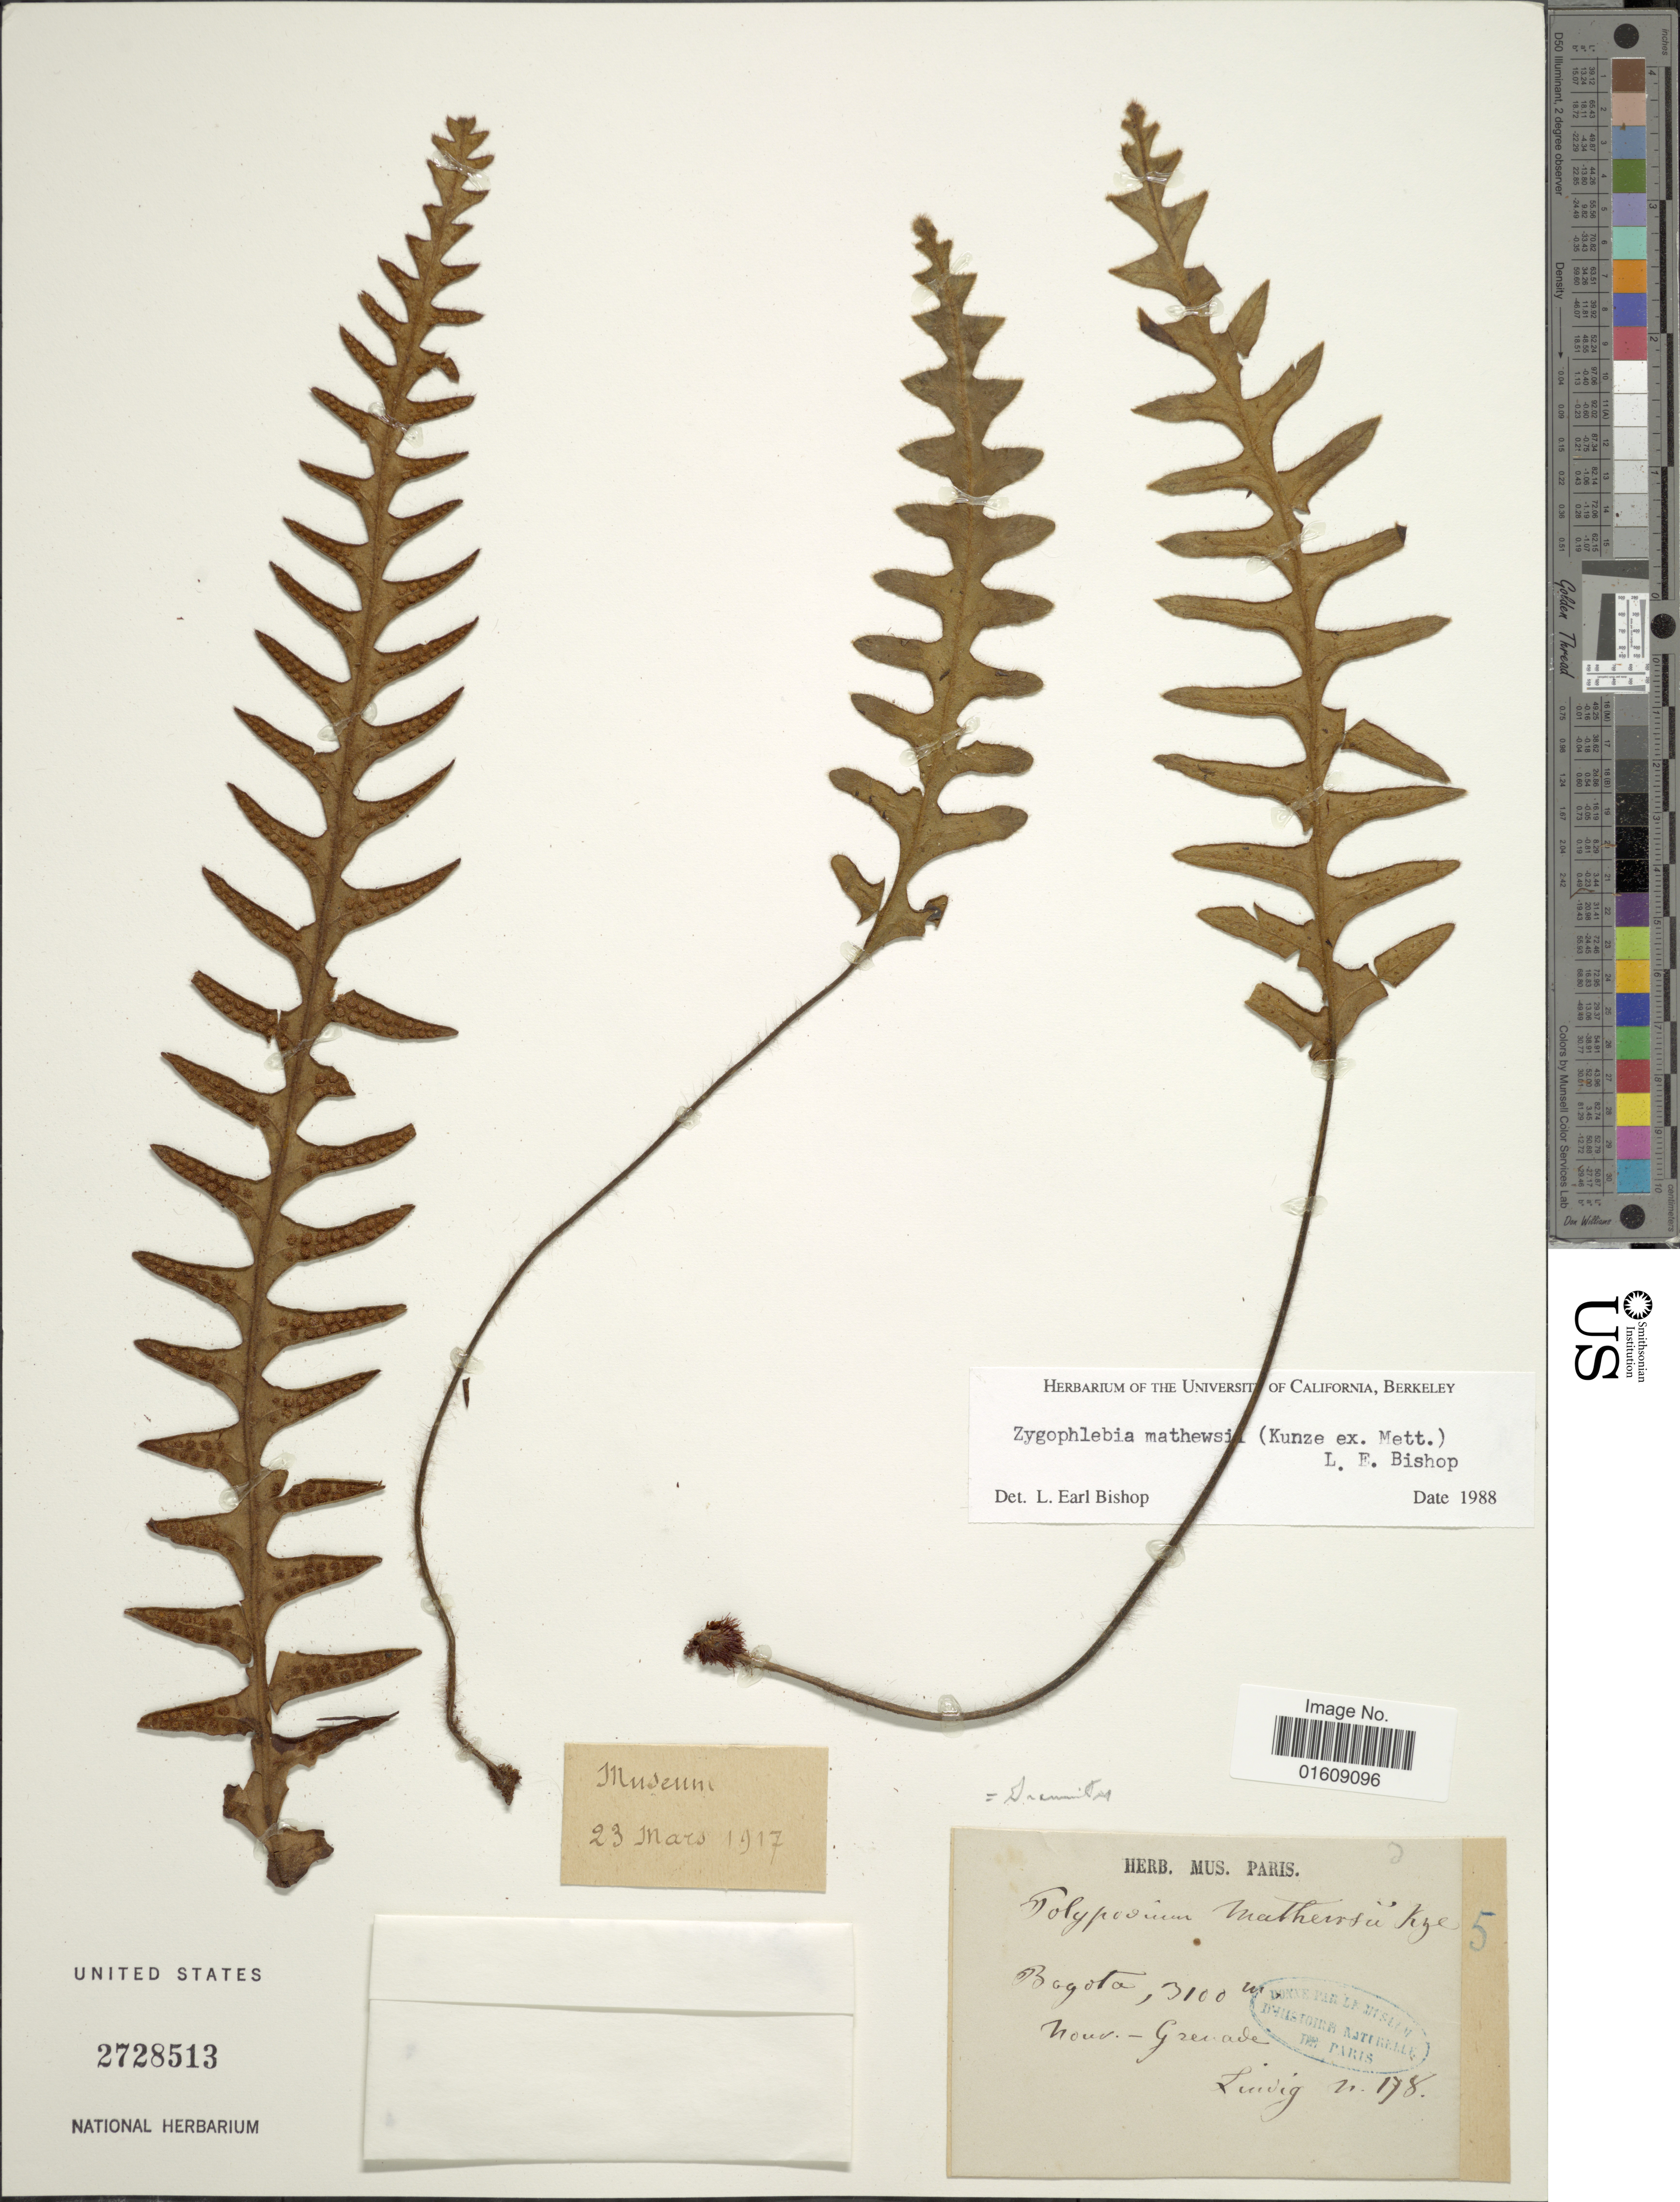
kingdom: Plantae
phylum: Tracheophyta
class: Polypodiopsida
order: Polypodiales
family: Polypodiaceae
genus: Zygophlebia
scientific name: Zygophlebia mathewsii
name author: (Kunze ex Mett.) L.E. Bishop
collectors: -. Lindig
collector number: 178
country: Colombia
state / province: Bogota D.C.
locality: Bogota, nouv - Grenade.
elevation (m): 3100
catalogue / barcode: US 2728513